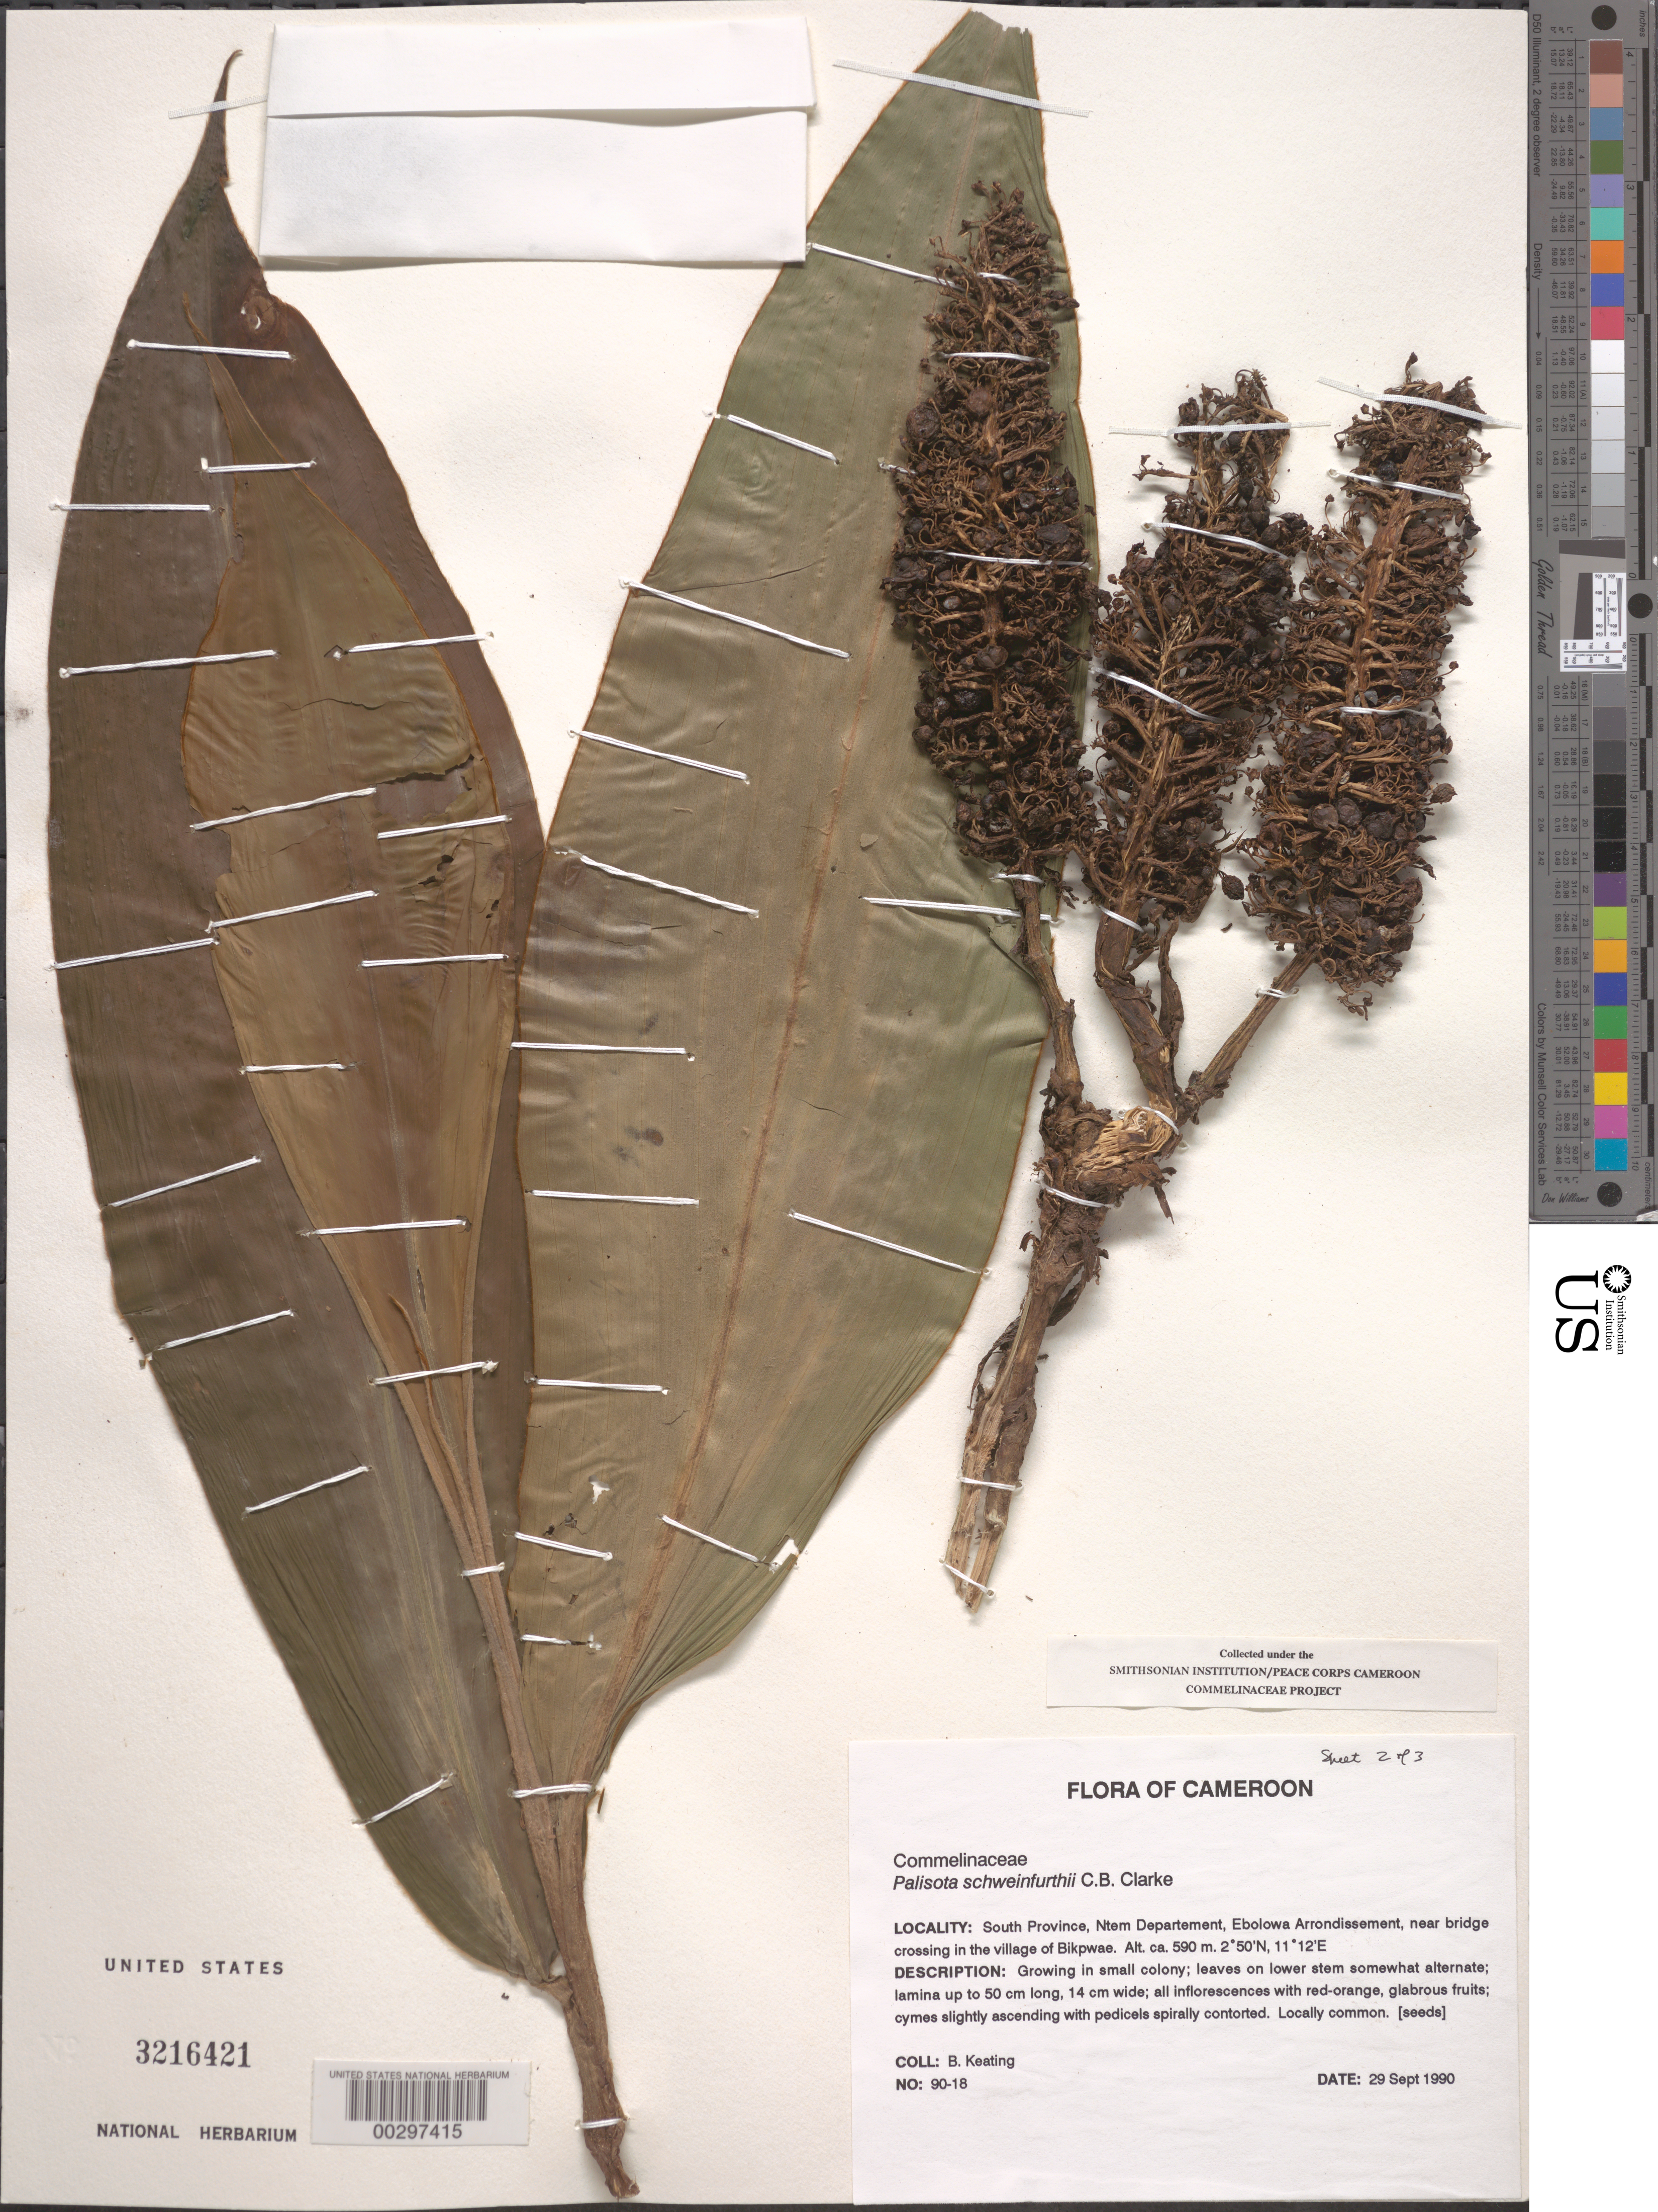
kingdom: Plantae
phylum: Tracheophyta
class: Liliopsida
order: Commelinales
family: Commelinaceae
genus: Palisota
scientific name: Palisota schweinfurthii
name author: C.B. Clarke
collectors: B. Keating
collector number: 90-18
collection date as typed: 29 Sep 1990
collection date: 1990-09-29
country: Cameroon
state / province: Sud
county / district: Ntem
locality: Ntem, ebolowa arrondissement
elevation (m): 590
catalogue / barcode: US 3216421